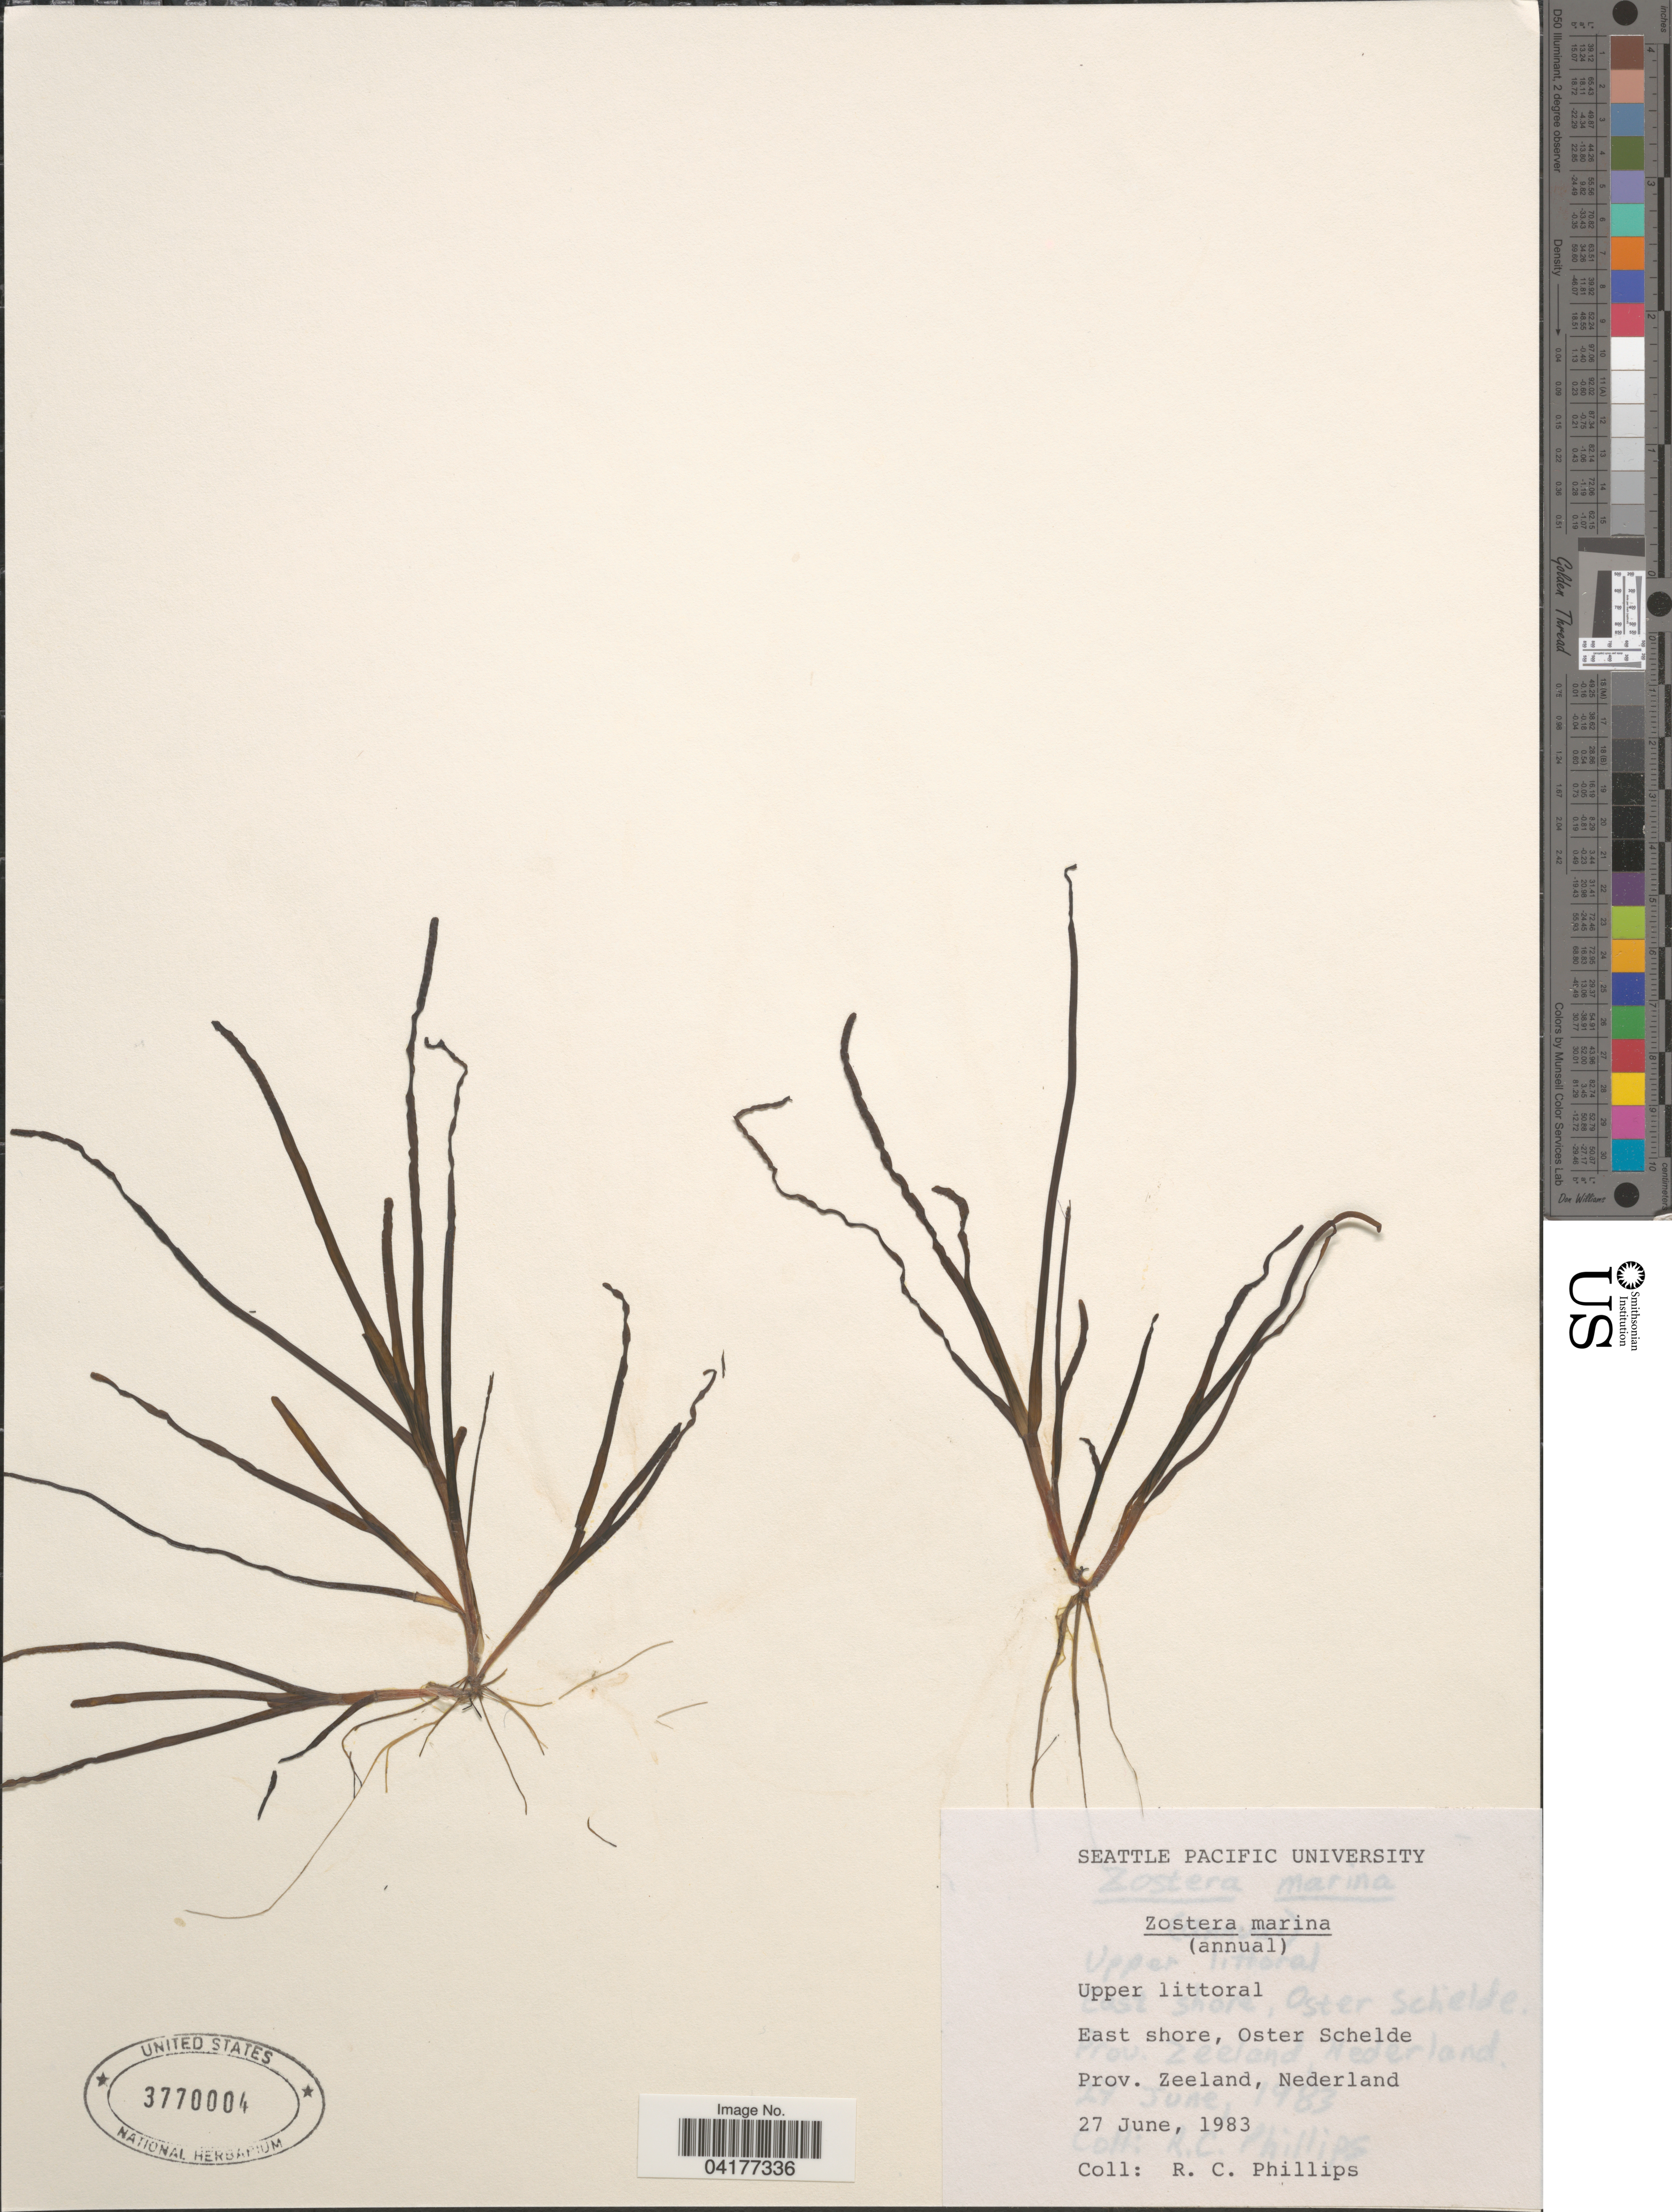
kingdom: Plantae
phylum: Tracheophyta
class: Liliopsida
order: Alismatales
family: Zosteraceae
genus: Zostera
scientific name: Zostera marina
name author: L.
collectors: R. C. Phillips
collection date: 1983-06-27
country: Netherlands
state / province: Zeeland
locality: Upper littoral. East shore, Oster Schelde. Nederland.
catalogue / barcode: US 3770004